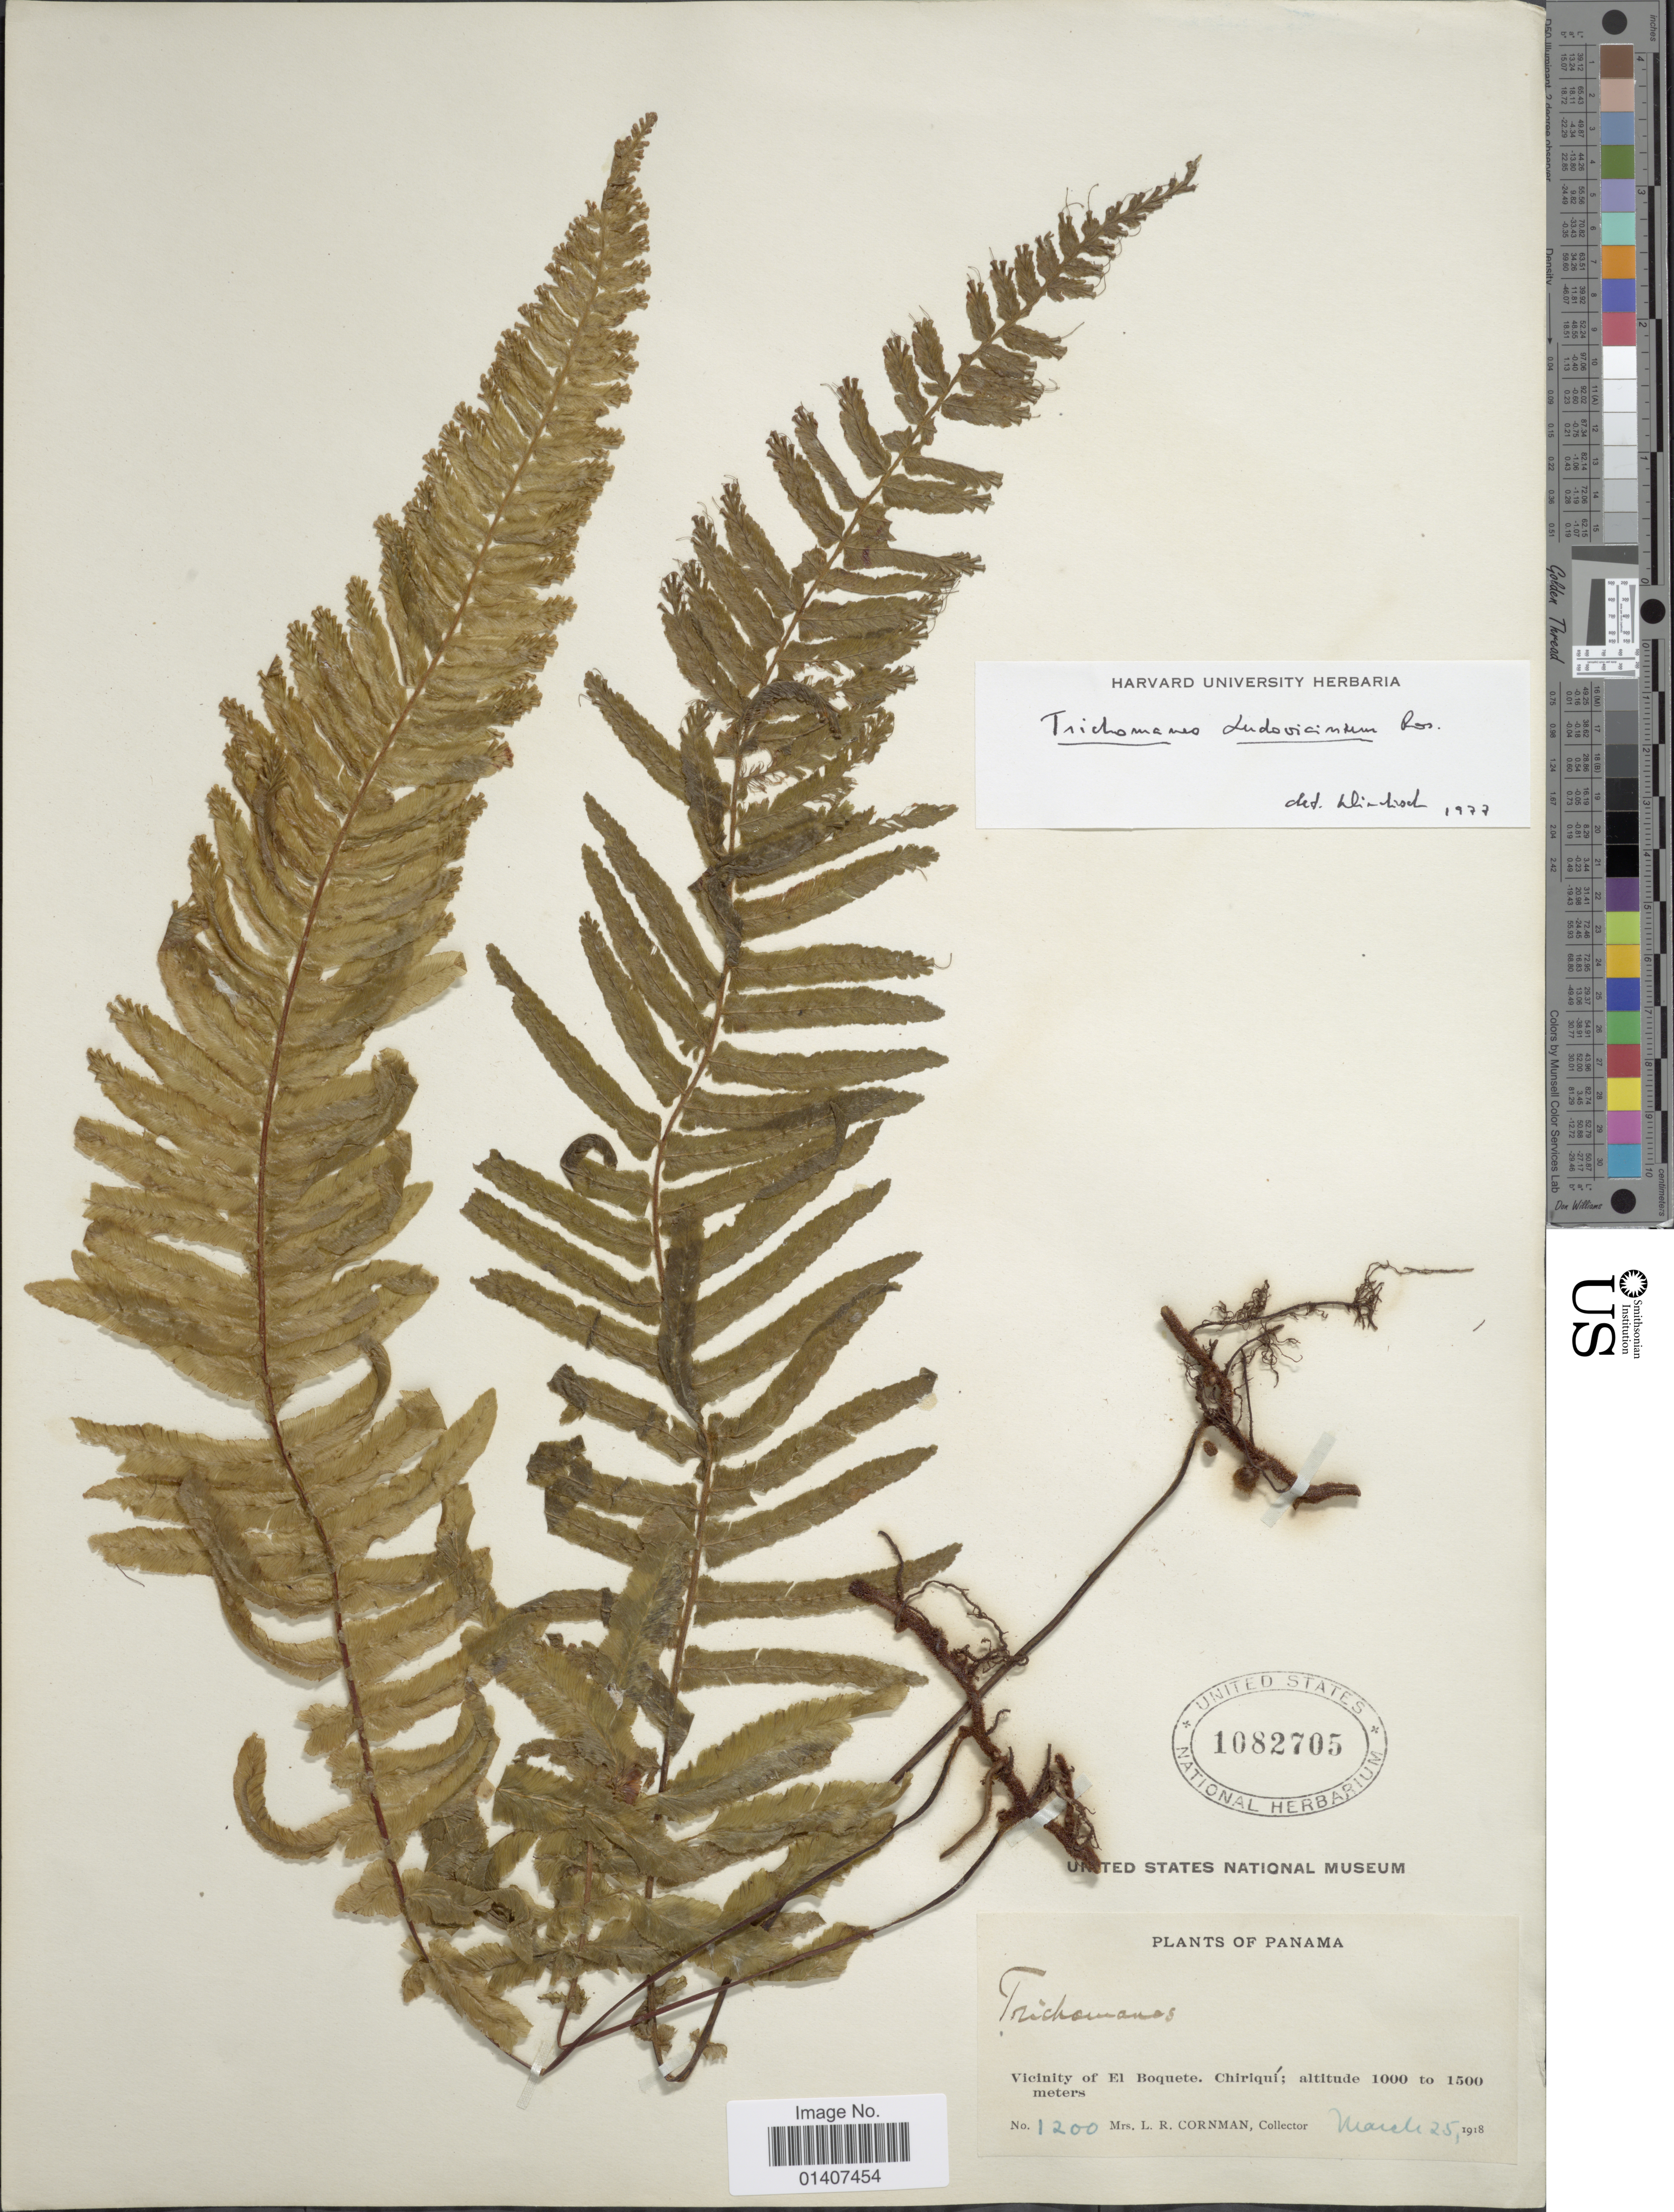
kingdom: Plantae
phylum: Tracheophyta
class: Polypodiopsida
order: Hymenophyllales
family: Hymenophyllaceae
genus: Trichomanes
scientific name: Trichomanes ludovicinum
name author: Rosenst.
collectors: L. Cornman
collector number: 1200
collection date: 1918-03-25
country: Panama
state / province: Chiriqui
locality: Vicinity of El Boquete, Chiriqui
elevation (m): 1000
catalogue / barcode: US 1082705